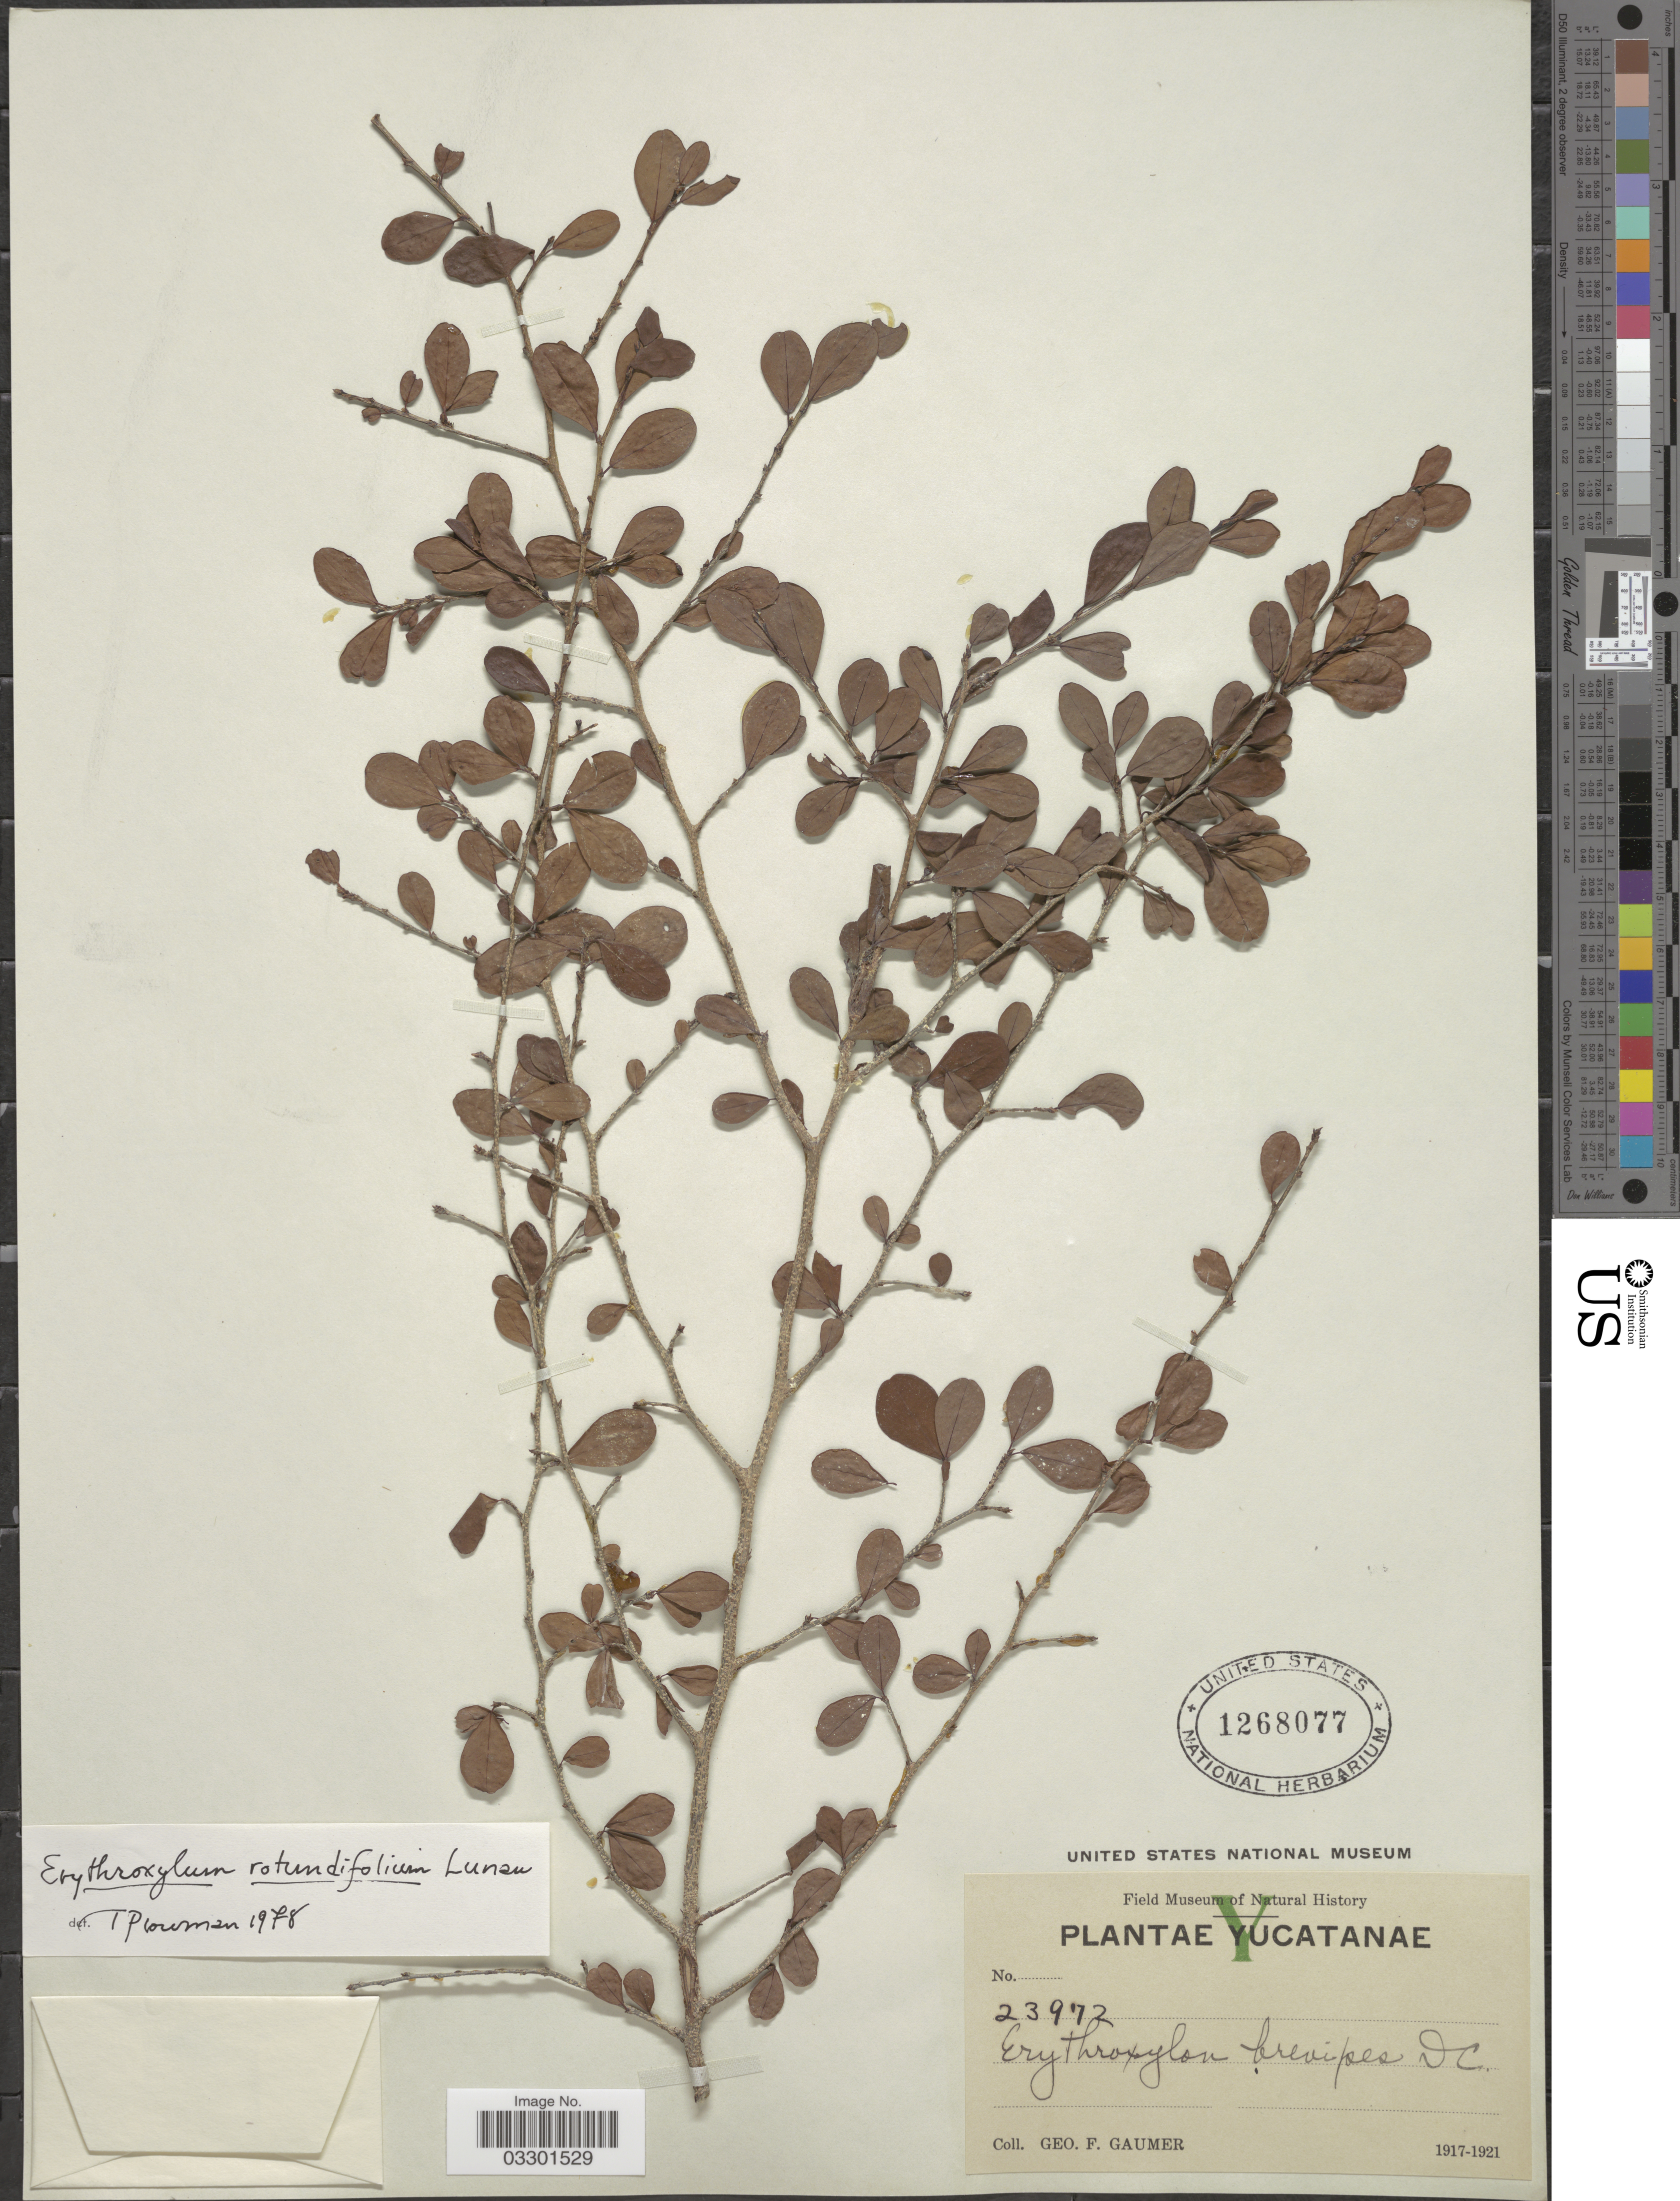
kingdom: Plantae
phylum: Tracheophyta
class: Magnoliopsida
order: Malpighiales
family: Erythroxylaceae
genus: Erythroxylum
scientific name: Erythroxylum rotundifolium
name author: Lunan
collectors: G. F. Gaumer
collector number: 23972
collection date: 1917/1921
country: Mexico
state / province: Yucatán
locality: Yucatanae.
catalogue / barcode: US 1268077